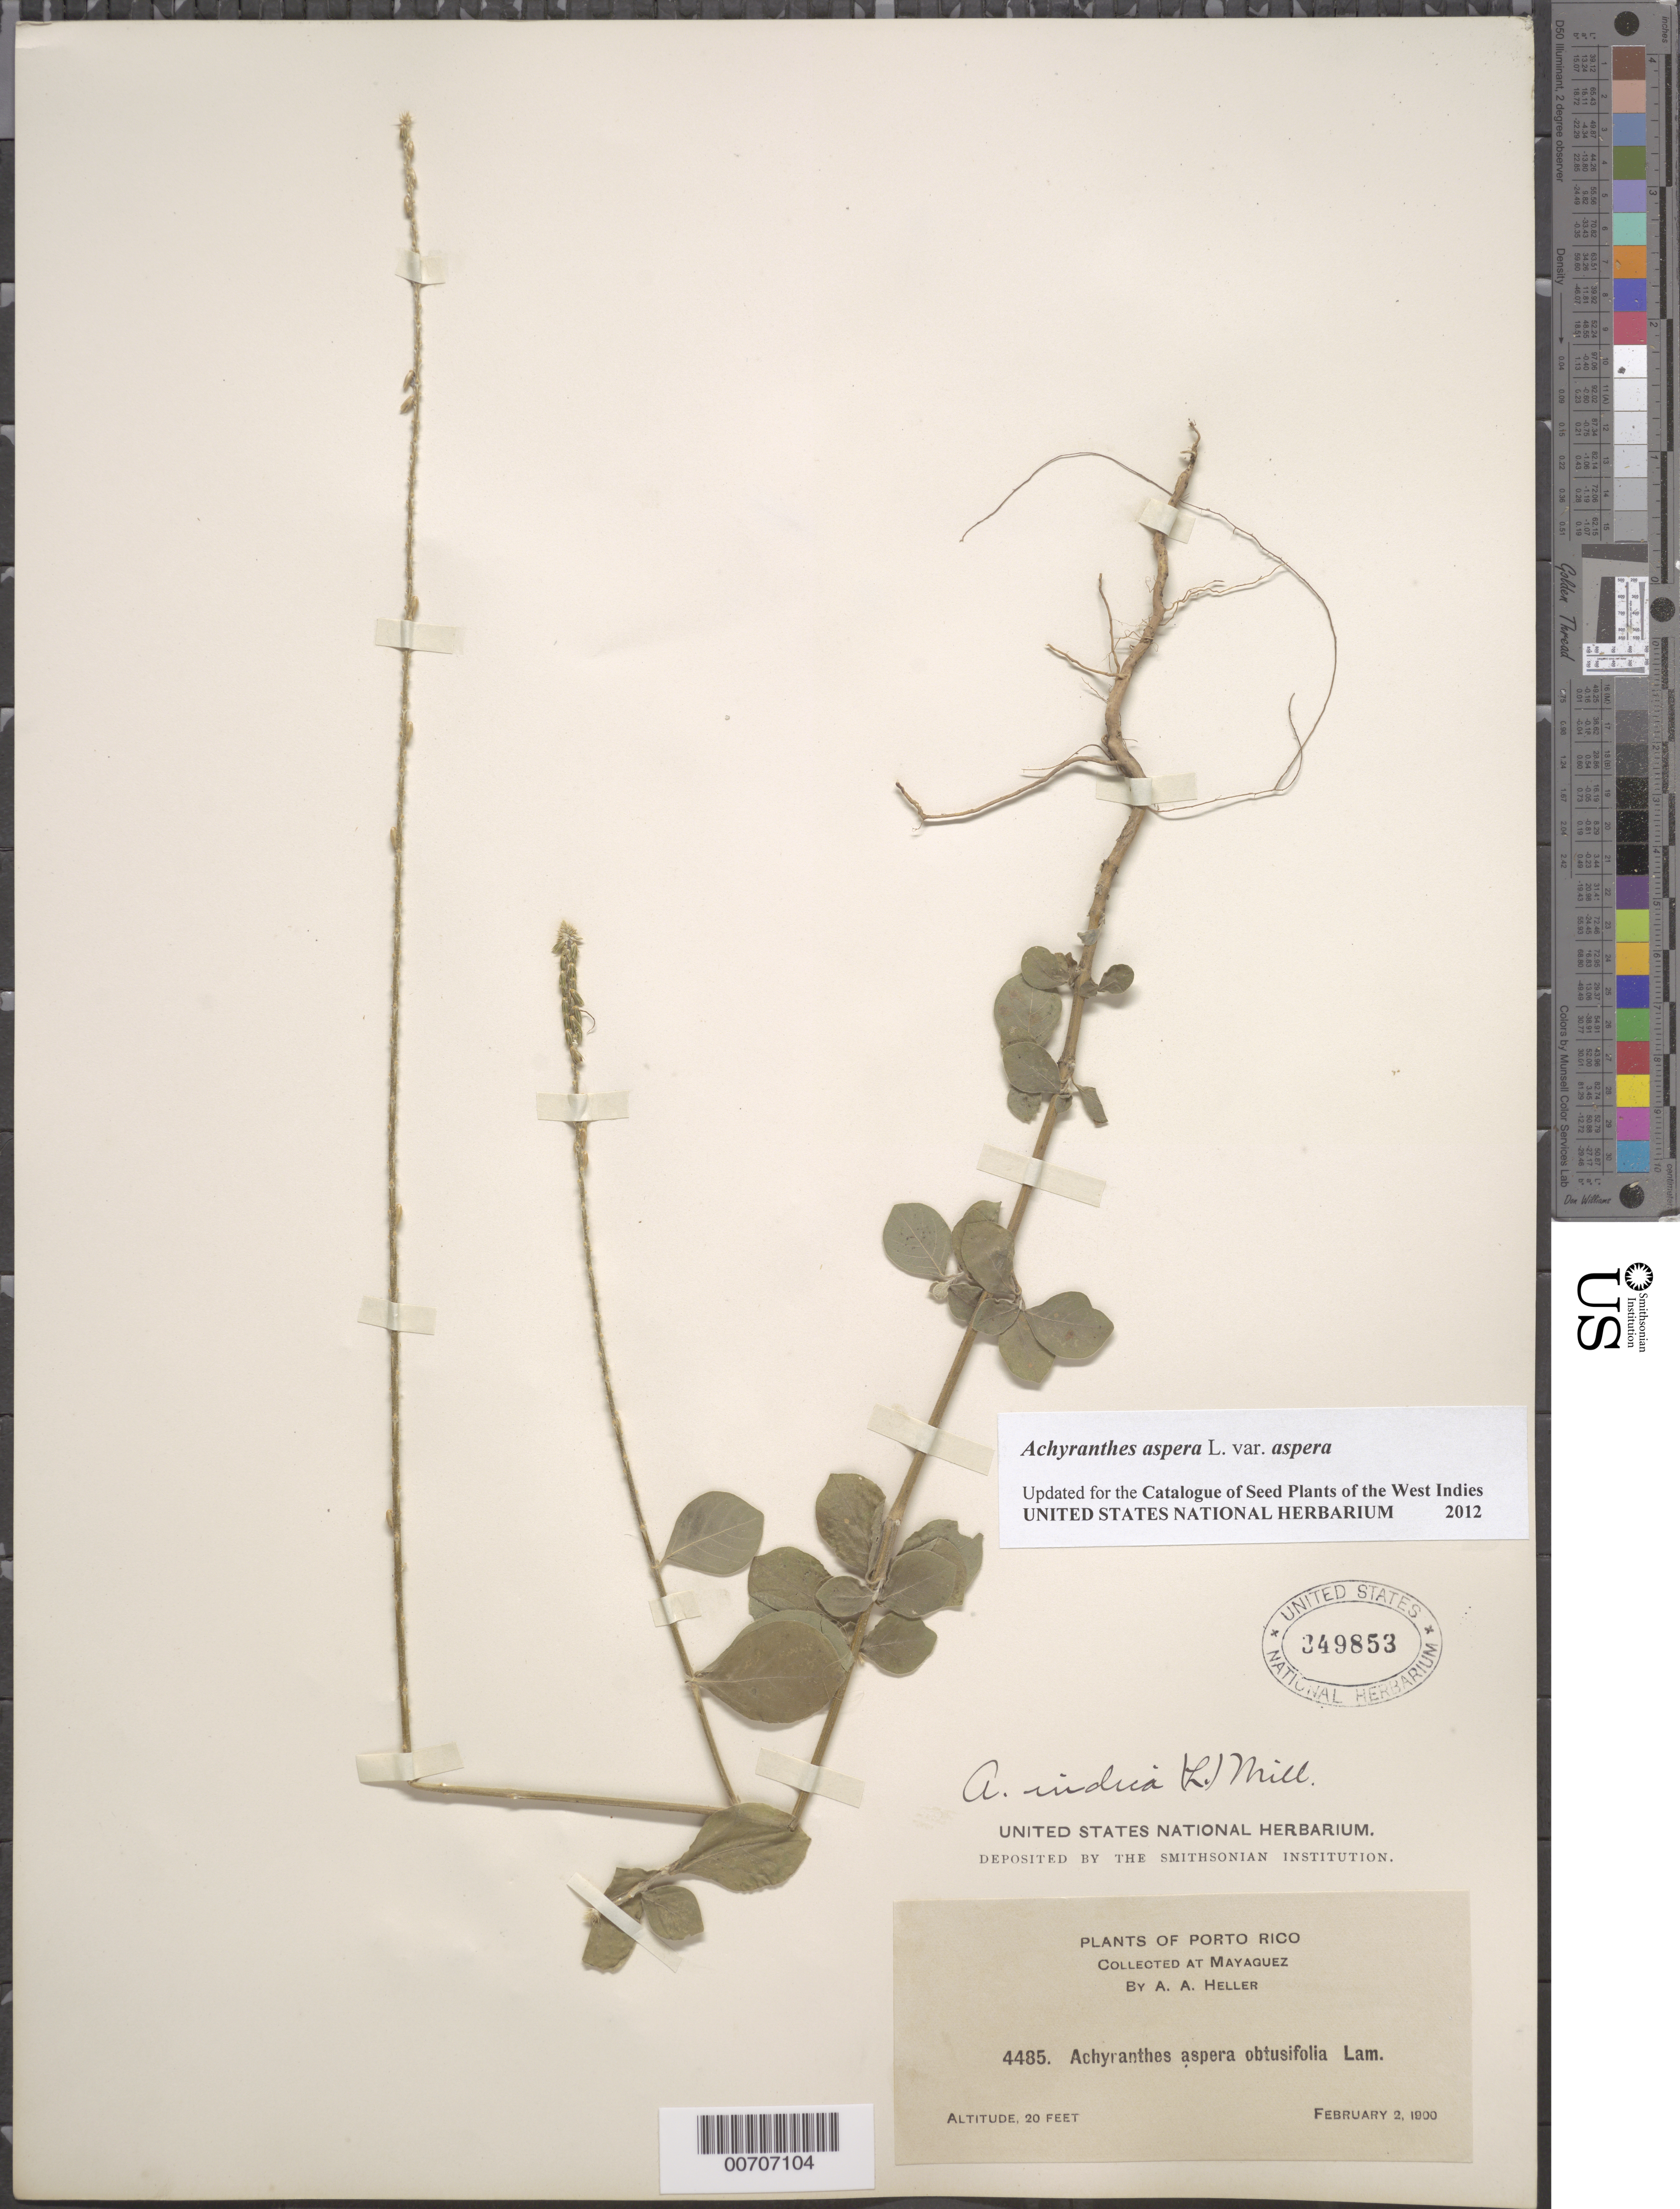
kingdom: Plantae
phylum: Tracheophyta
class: Magnoliopsida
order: Caryophyllales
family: Amaranthaceae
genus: Achyranthes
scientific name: Achyranthes aspera var. obtusifolia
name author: Lam.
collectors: A. A. Heller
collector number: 4485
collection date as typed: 02 Feb 1900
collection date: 1900-02-02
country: Puerto Rico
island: Greater Antilles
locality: Mayaguez.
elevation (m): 6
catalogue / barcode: US 349853